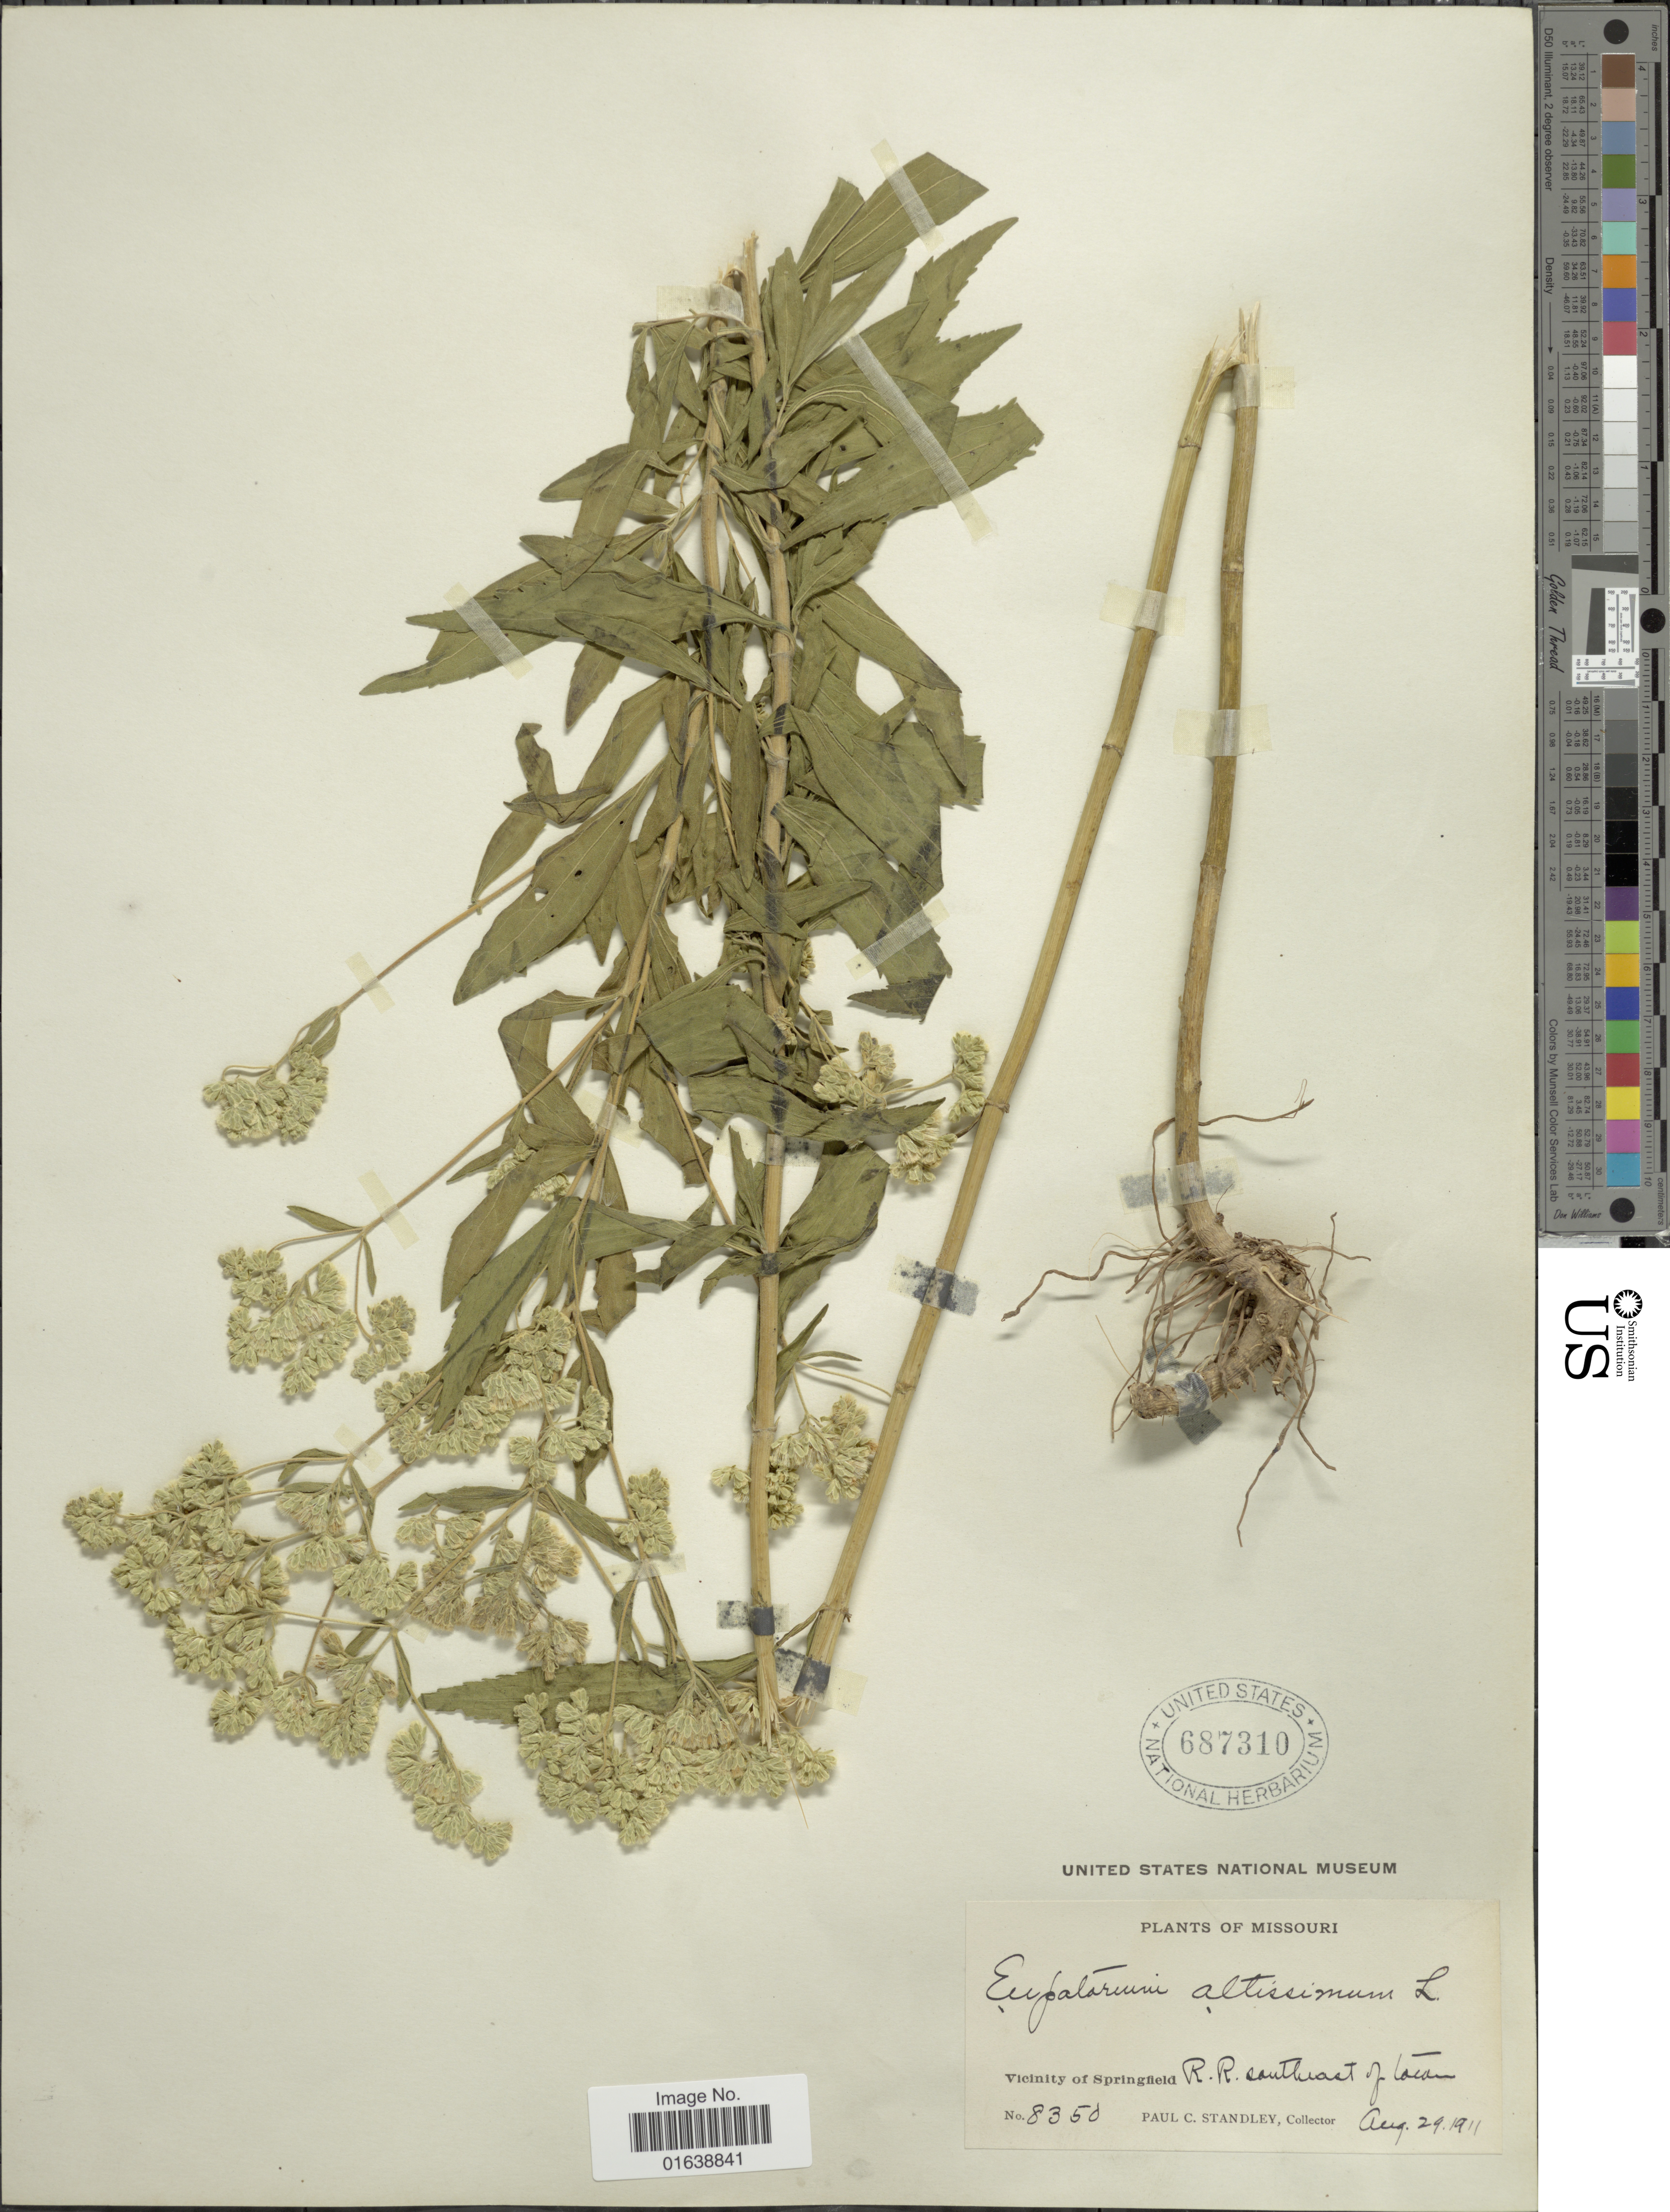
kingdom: Plantae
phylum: Tracheophyta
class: Magnoliopsida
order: Asterales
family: Asteraceae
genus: Eupatorium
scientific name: Eupatorium altissimum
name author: L.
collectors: P. C. Standley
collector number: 8350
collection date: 1911-08-29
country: United States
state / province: Missouri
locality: Missouri. Vicinity of Springfield. R, R, southeast of town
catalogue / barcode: US 687310